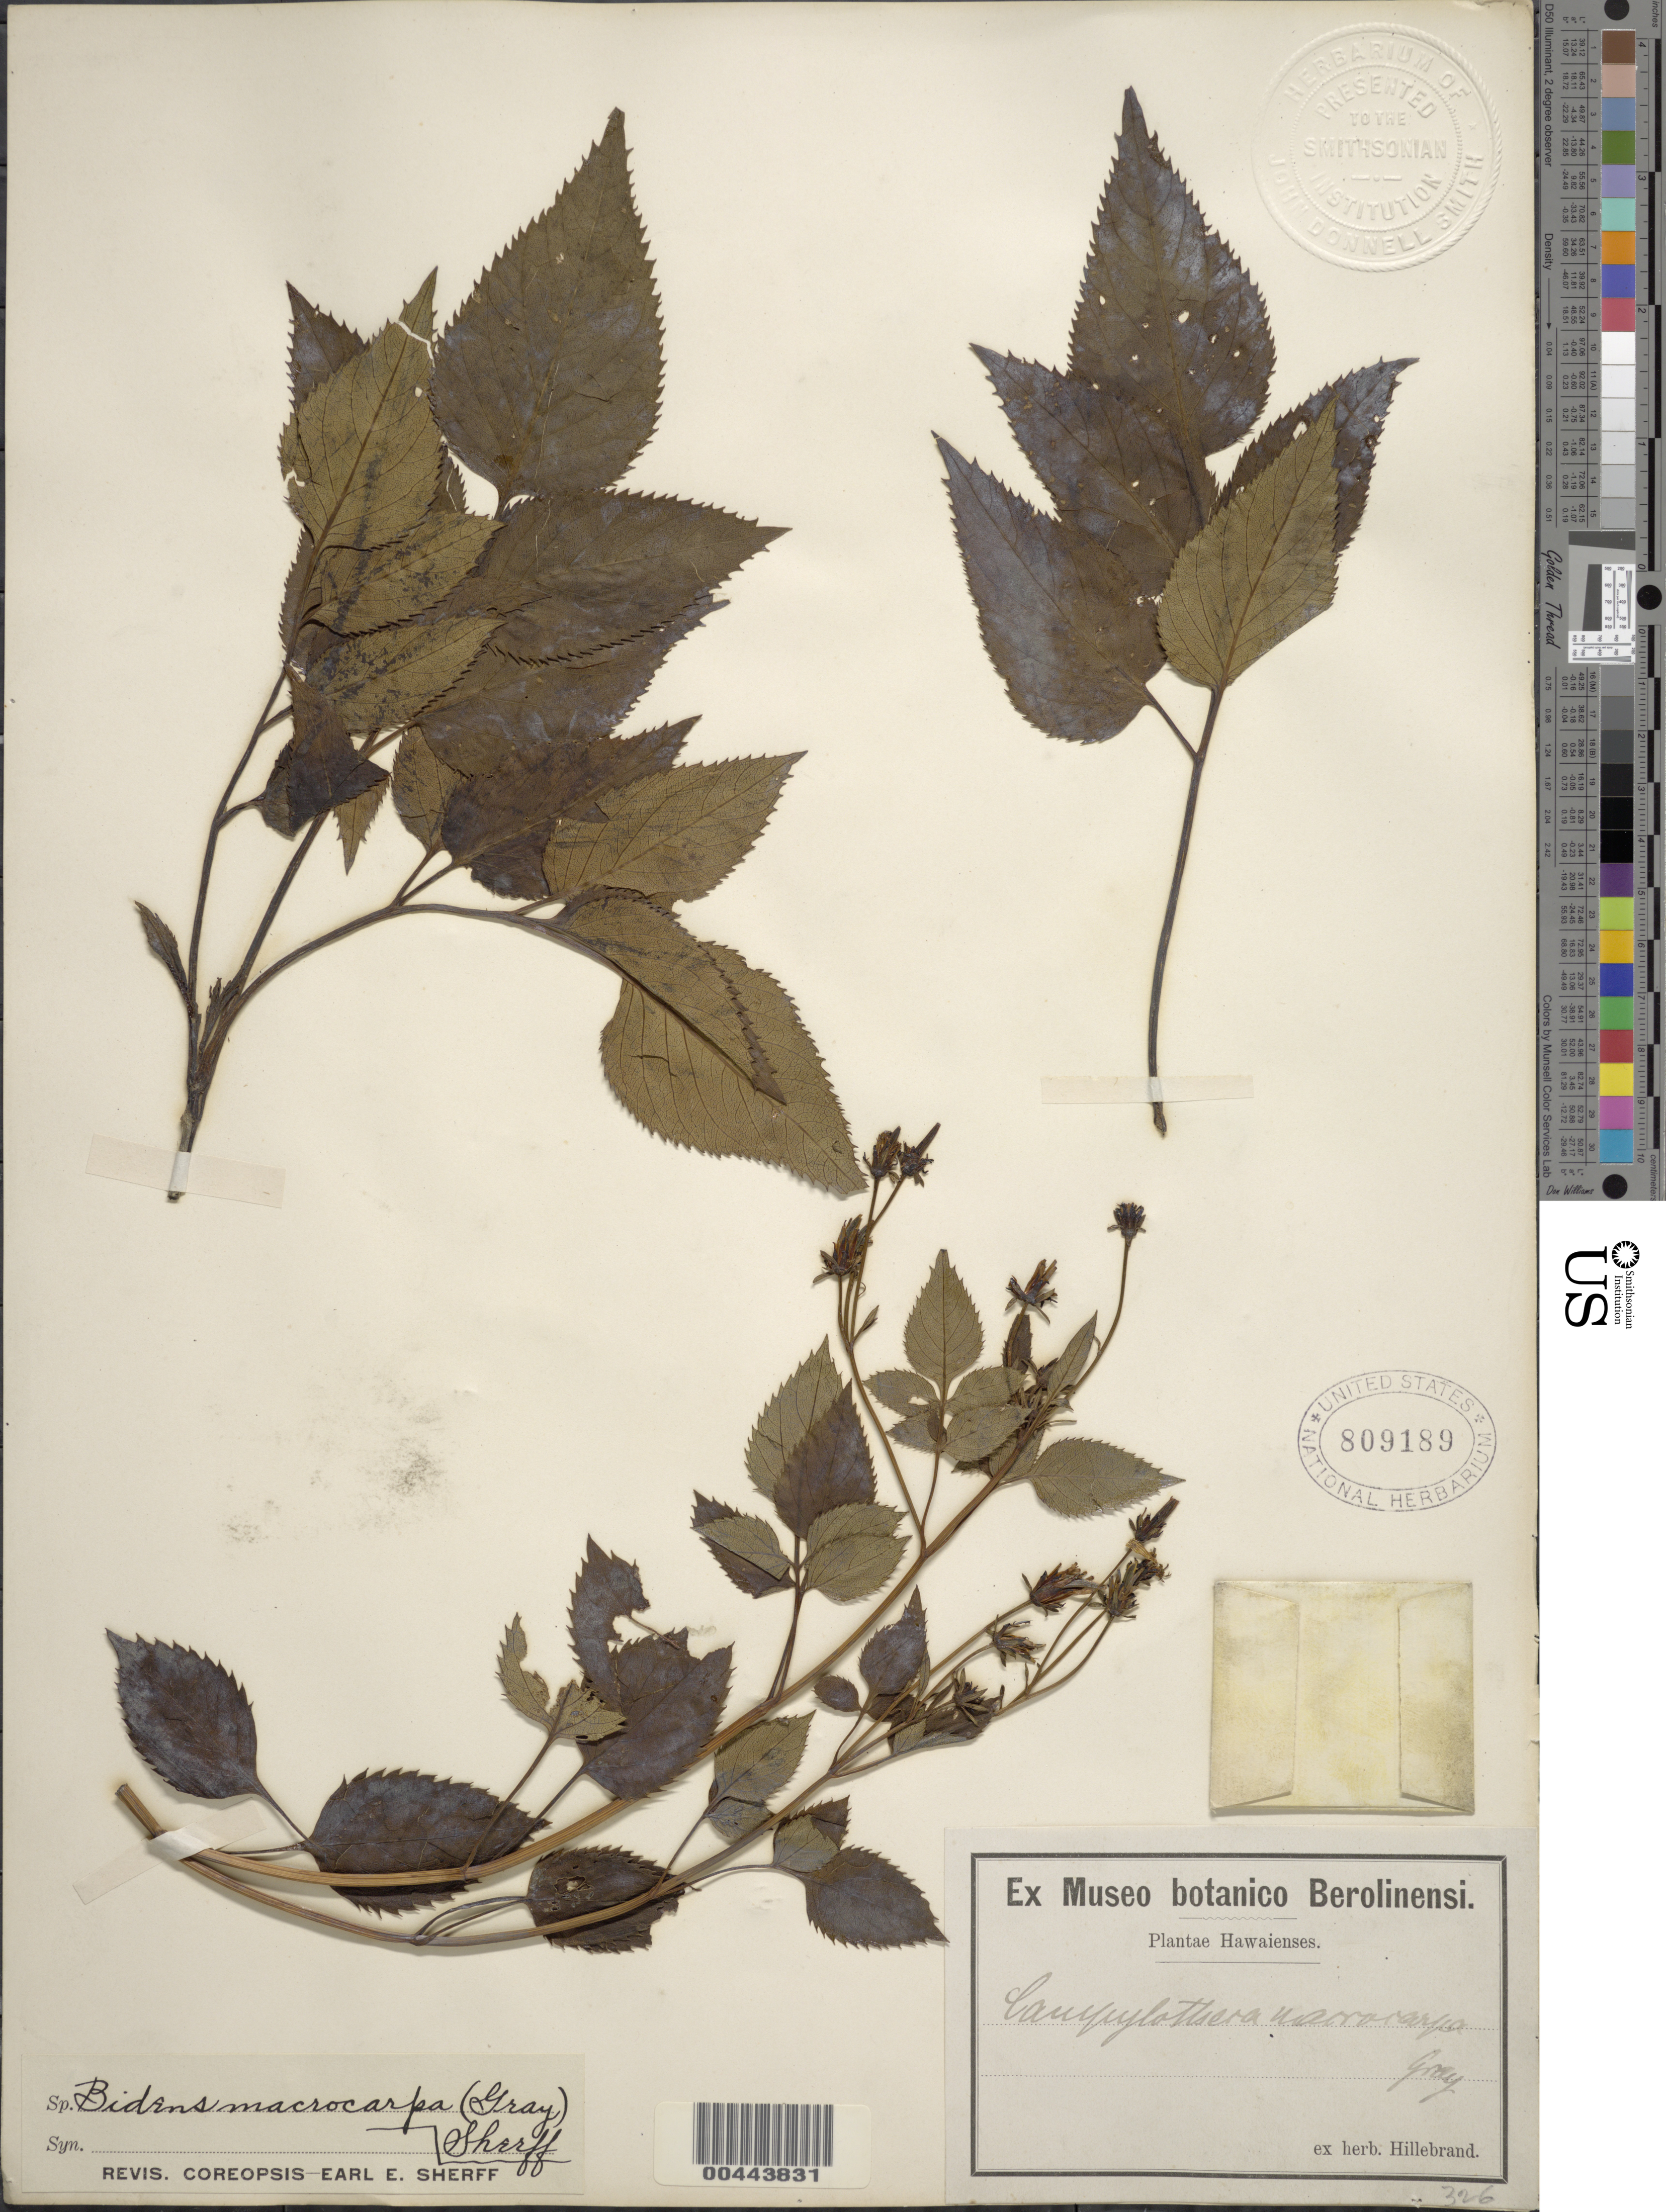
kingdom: Plantae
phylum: Tracheophyta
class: Magnoliopsida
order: Asterales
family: Asteraceae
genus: Bidens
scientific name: Bidens macrocarpa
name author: (A. Gray) Sherff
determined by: Sherff, E. E.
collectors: W. Hillebrand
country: United States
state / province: Hawaii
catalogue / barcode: US 809189